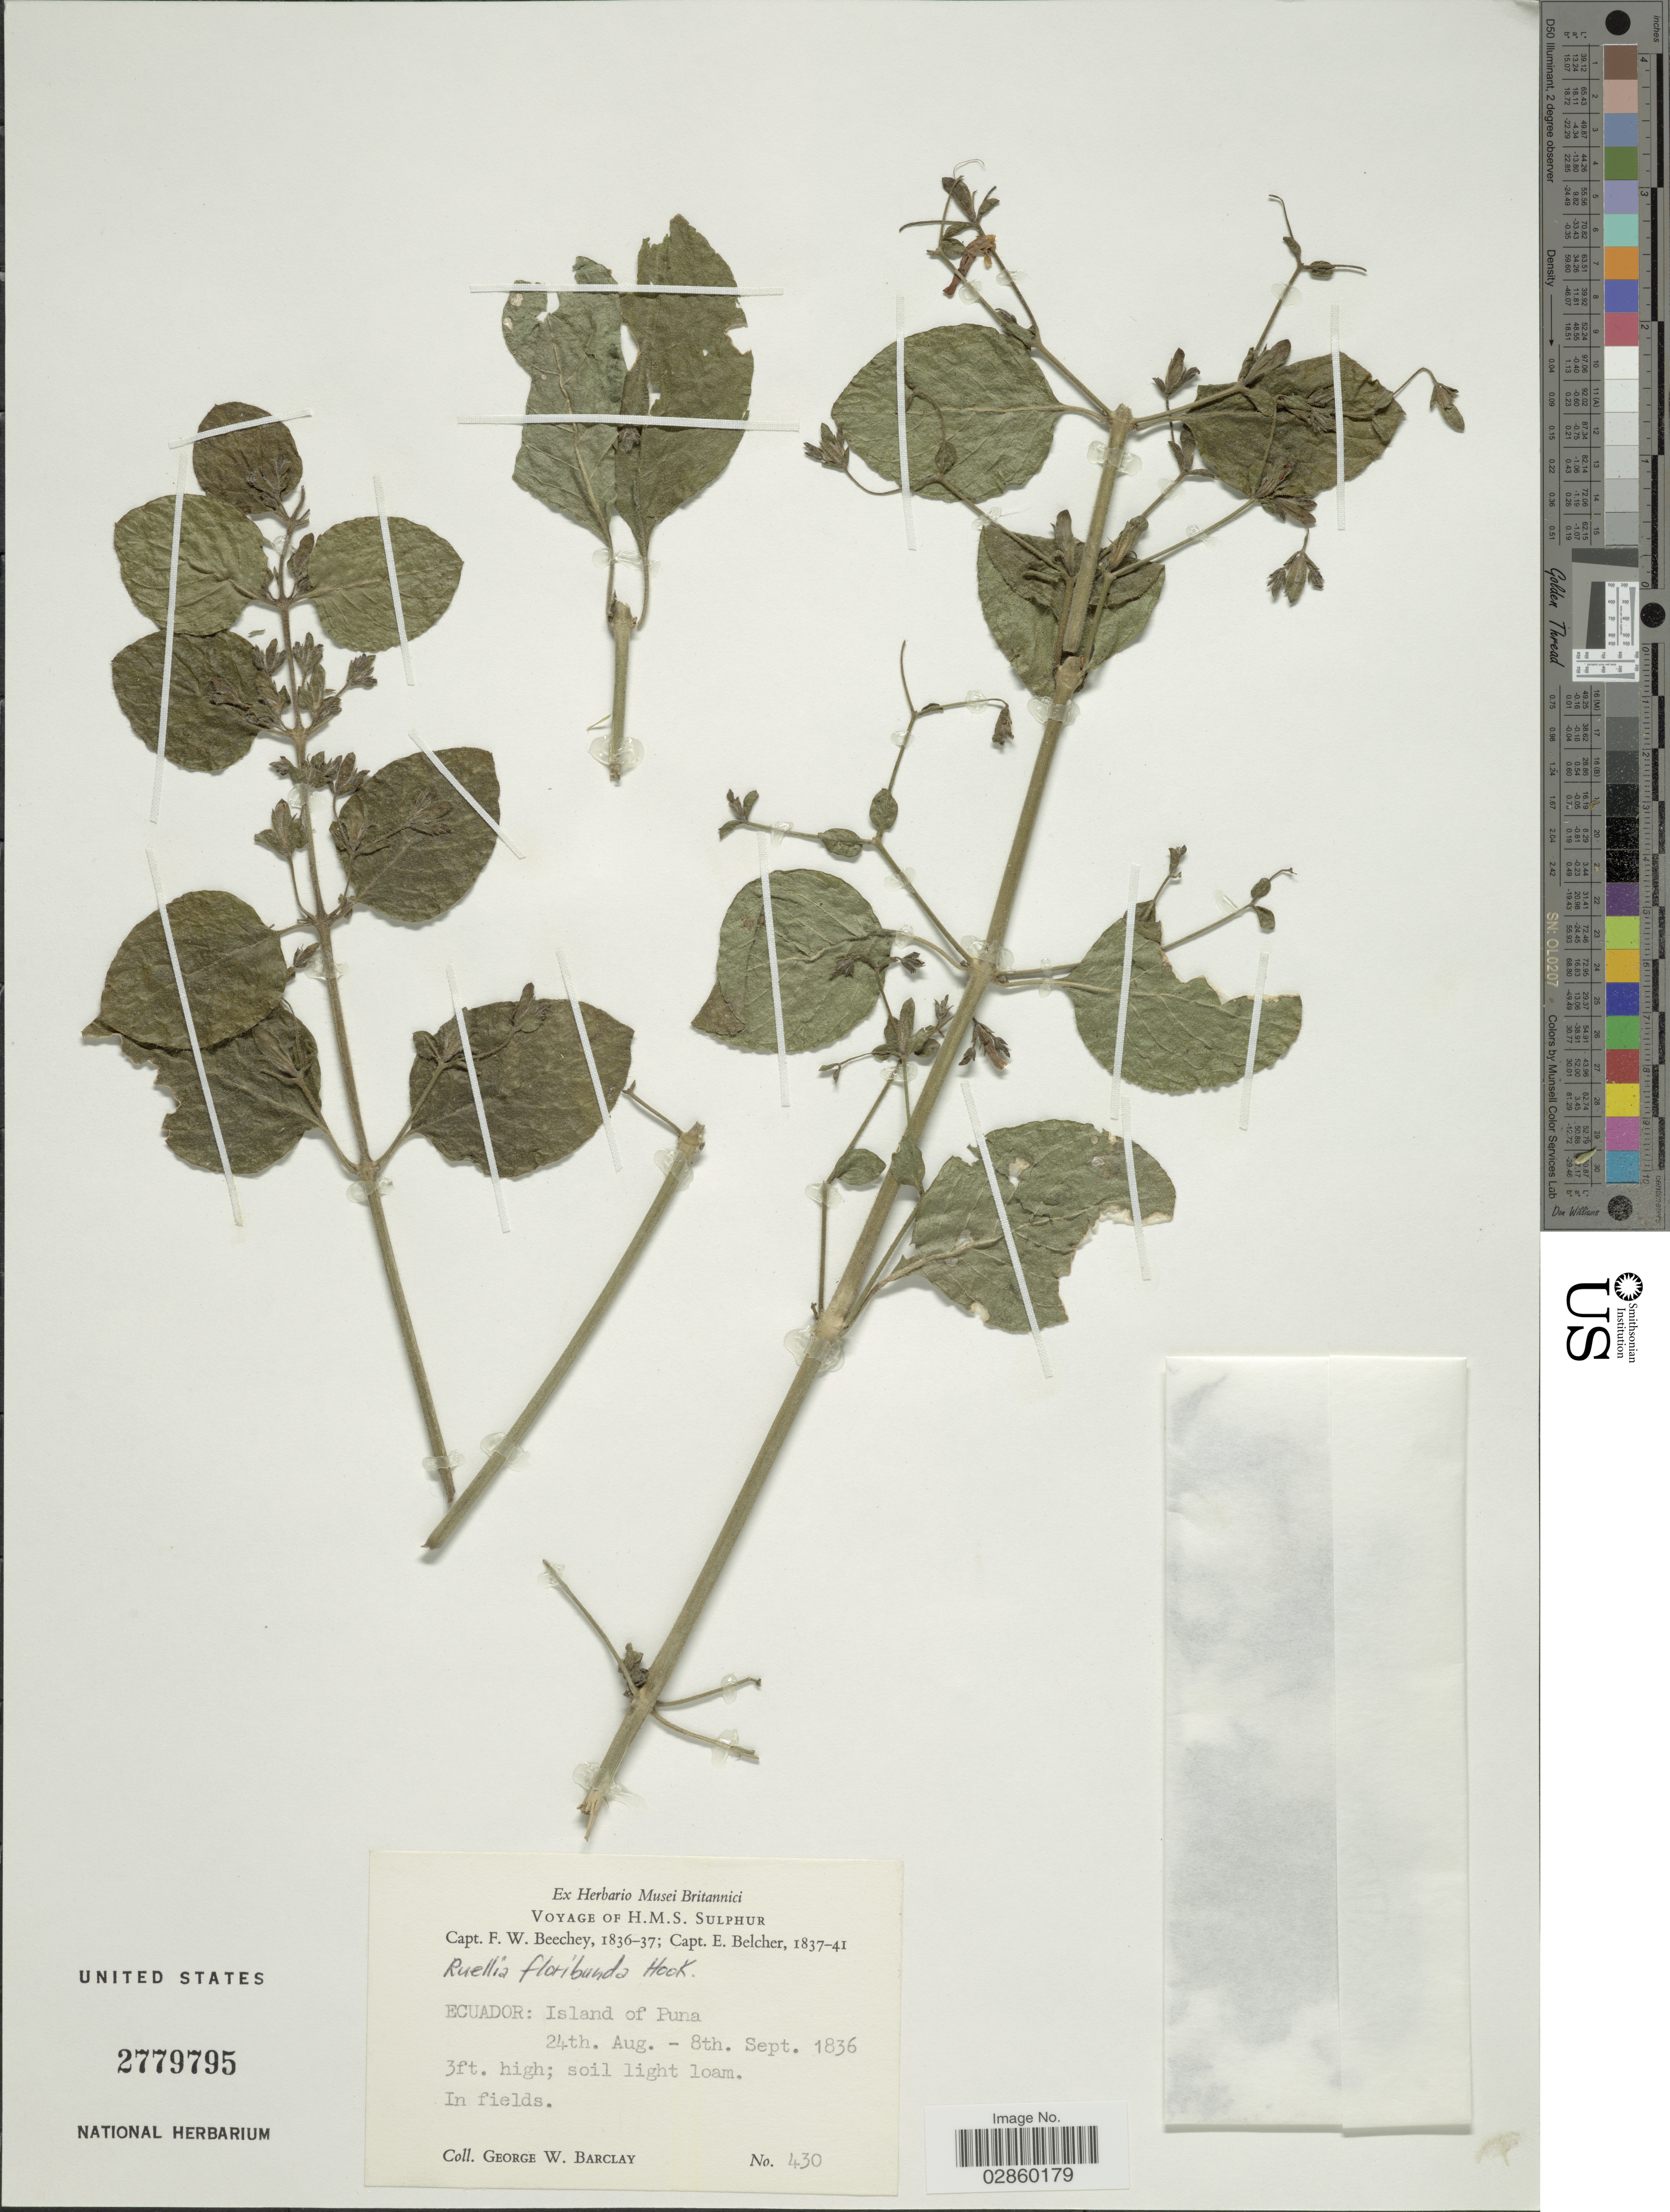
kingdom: Plantae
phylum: Tracheophyta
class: Magnoliopsida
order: Lamiales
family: Acanthaceae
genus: Ruellia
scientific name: Ruellia floribunda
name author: Hook.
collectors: G. W. Barclay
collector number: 430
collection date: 1836-08-24/1836-09-08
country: Ecuador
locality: Island of Puna.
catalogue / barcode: US 2779795